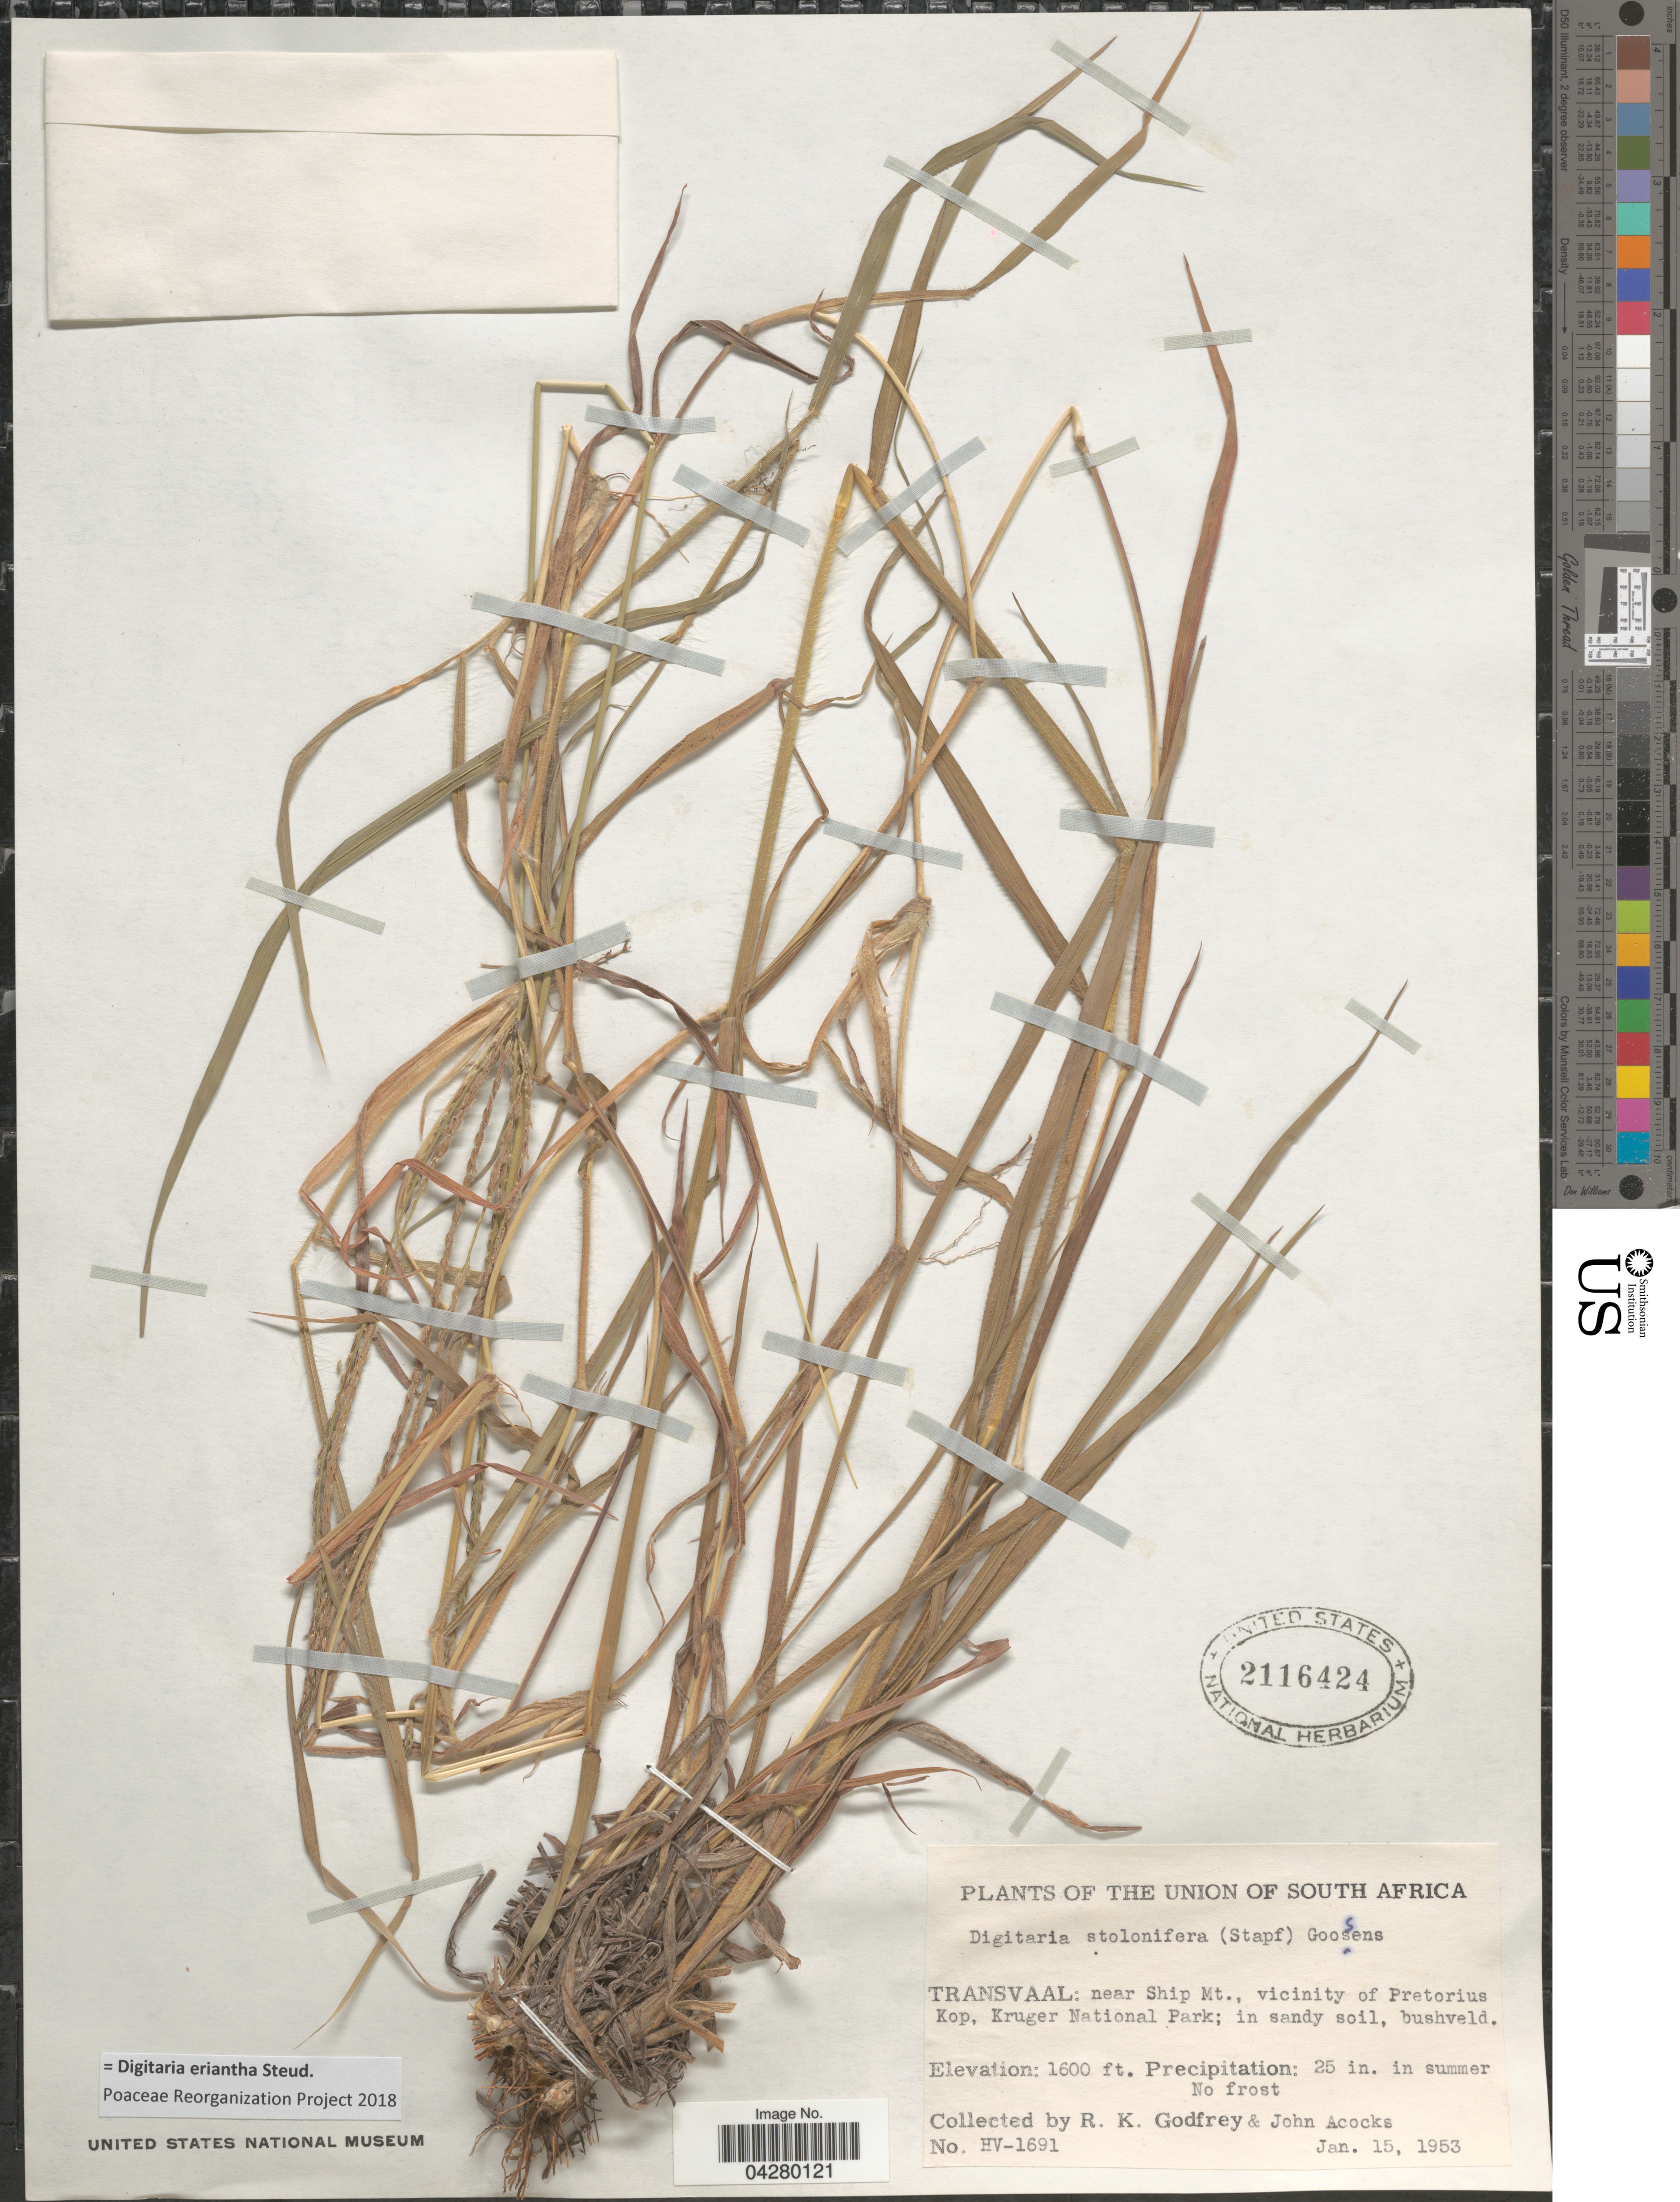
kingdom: Plantae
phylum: Tracheophyta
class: Liliopsida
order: Poales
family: Poaceae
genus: Digitaria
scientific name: Digitaria eriantha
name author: Steud.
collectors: R. K. Godfrey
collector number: HV-1691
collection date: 1953-01-15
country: South Africa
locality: Union of South Africa. Transvaal: near Ship Mt., vicinity of Pretorius Kop, Kruger National Park; in sandy soil, bushveld.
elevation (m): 488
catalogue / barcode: US 2116424